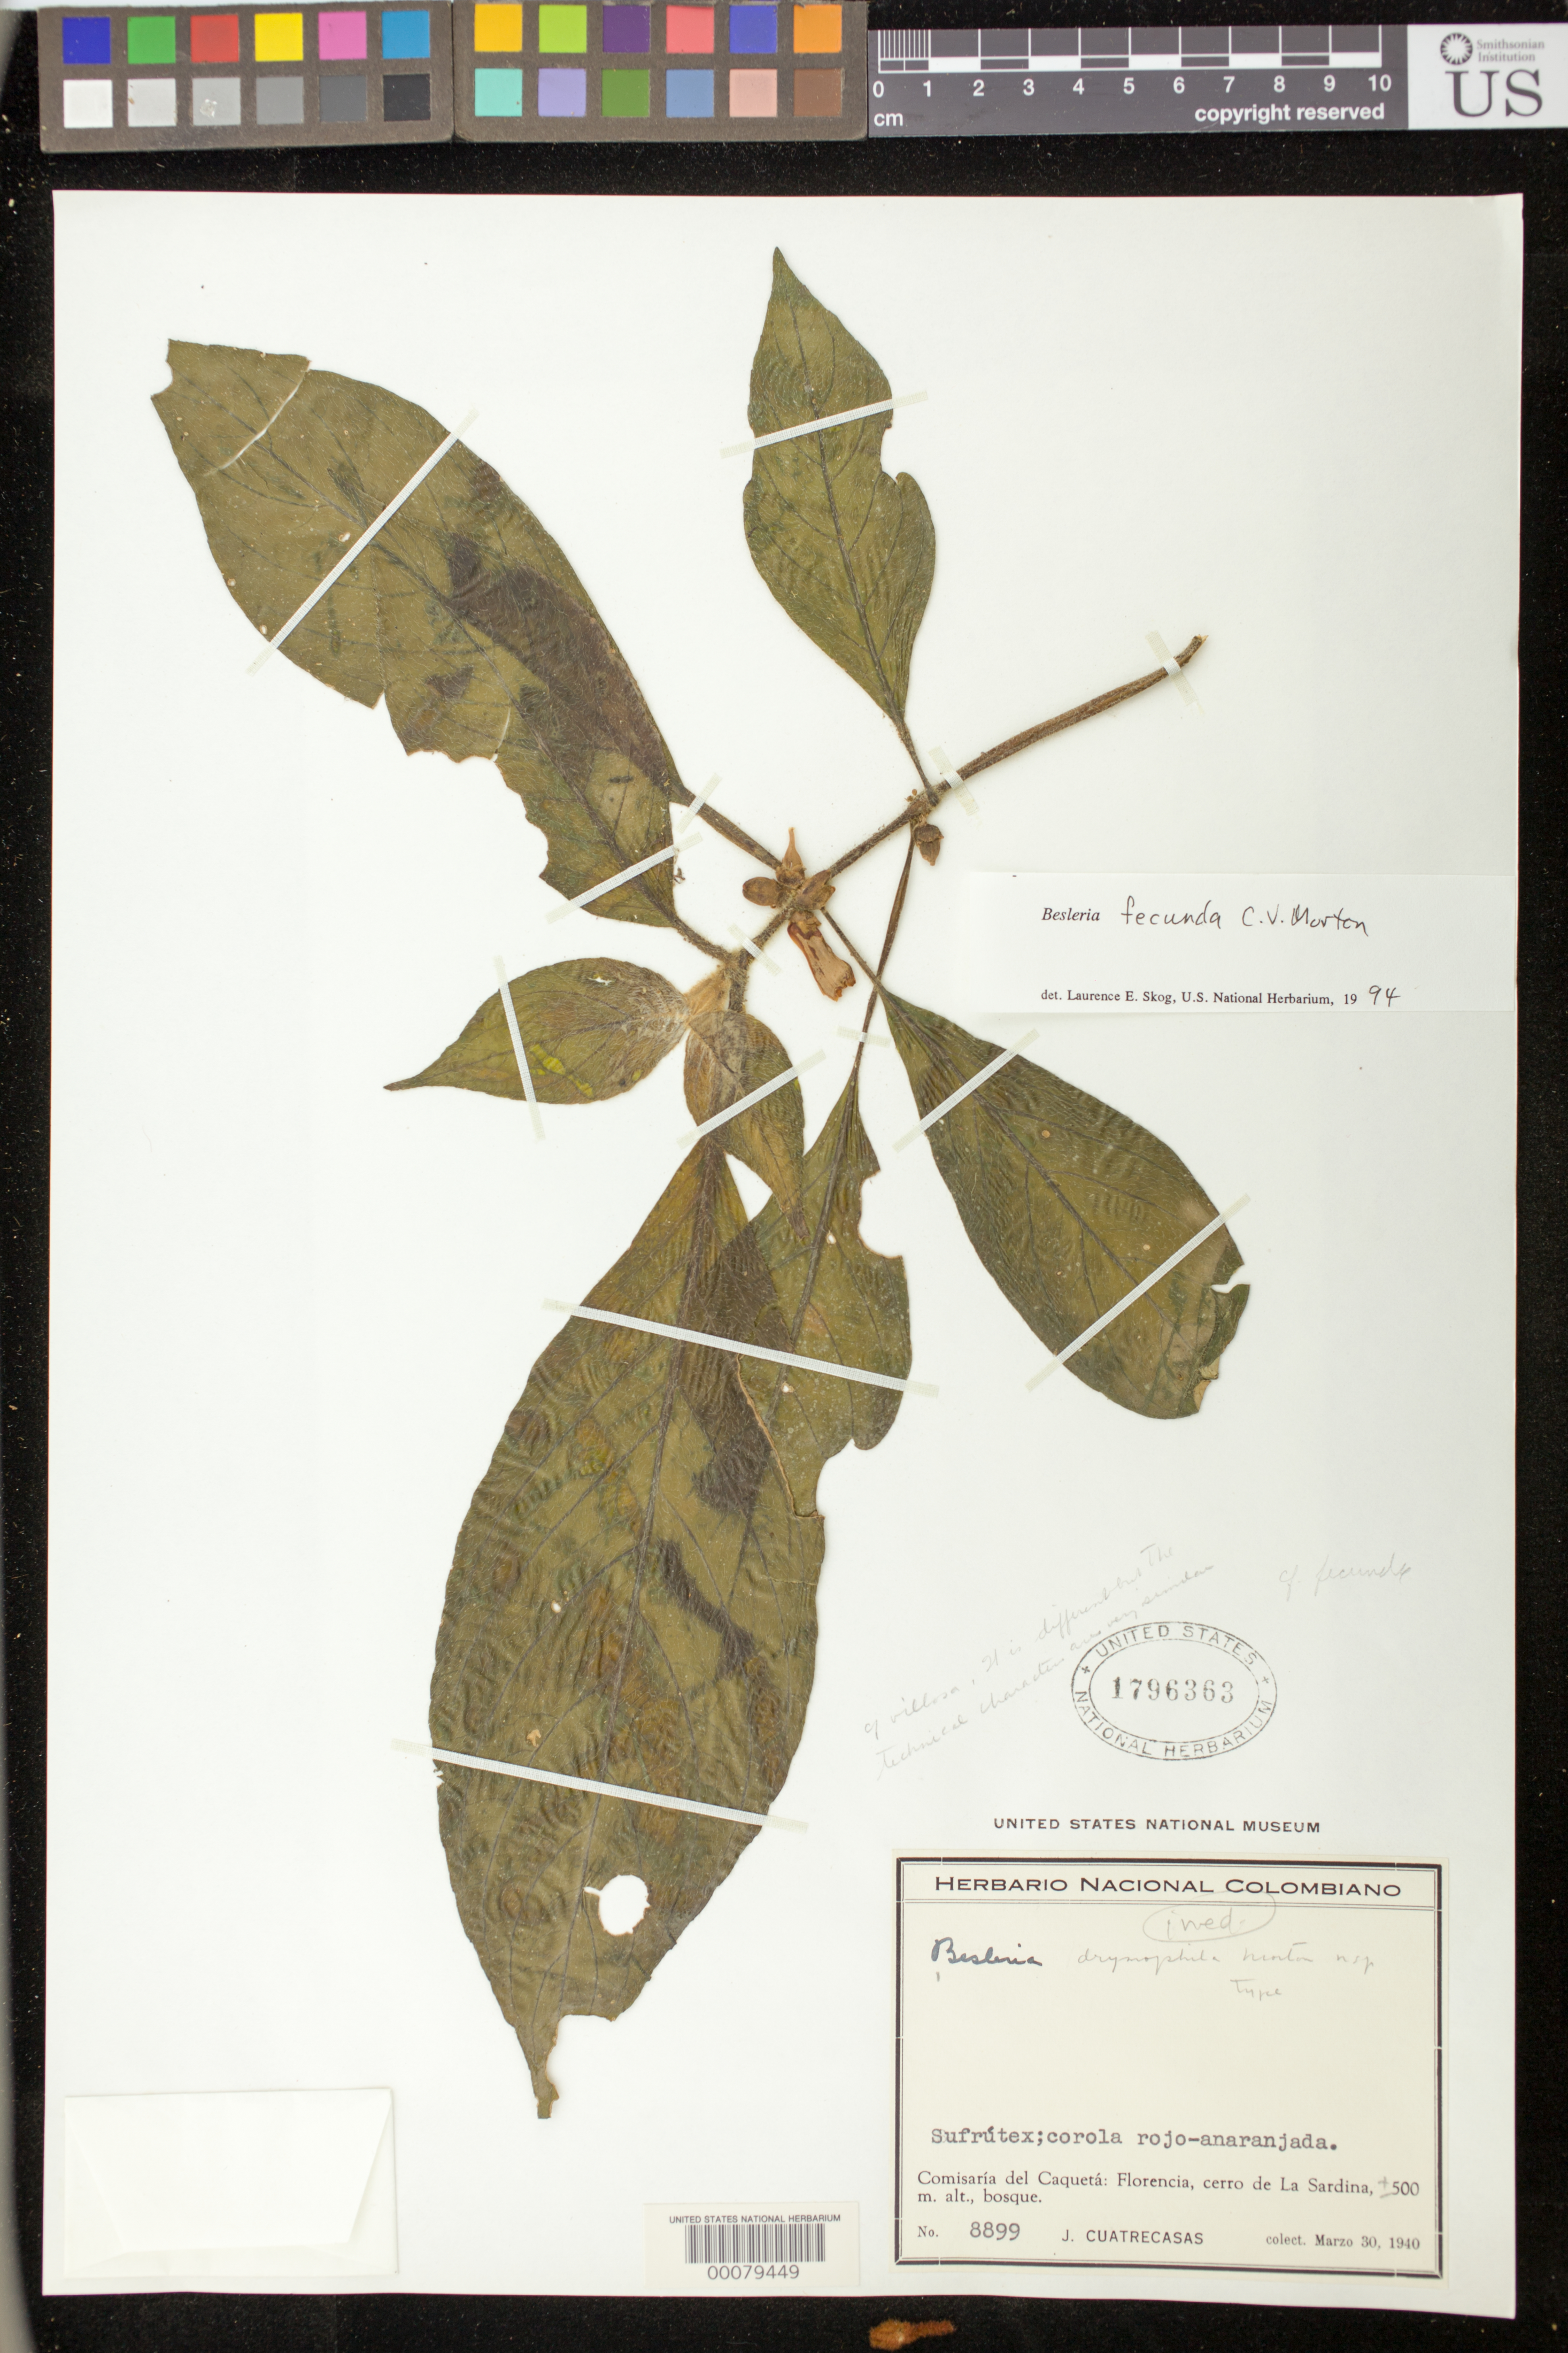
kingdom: Plantae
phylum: Tracheophyta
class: Magnoliopsida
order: Lamiales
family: Gesneriaceae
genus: Besleria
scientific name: Besleria sp.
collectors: J. Cuatrecasas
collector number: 8899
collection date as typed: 30 Mar 1940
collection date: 1940-03-30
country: Colombia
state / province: Caquetá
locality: Florencia, cerro de La Sardina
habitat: bosque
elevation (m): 500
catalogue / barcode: US 1796363